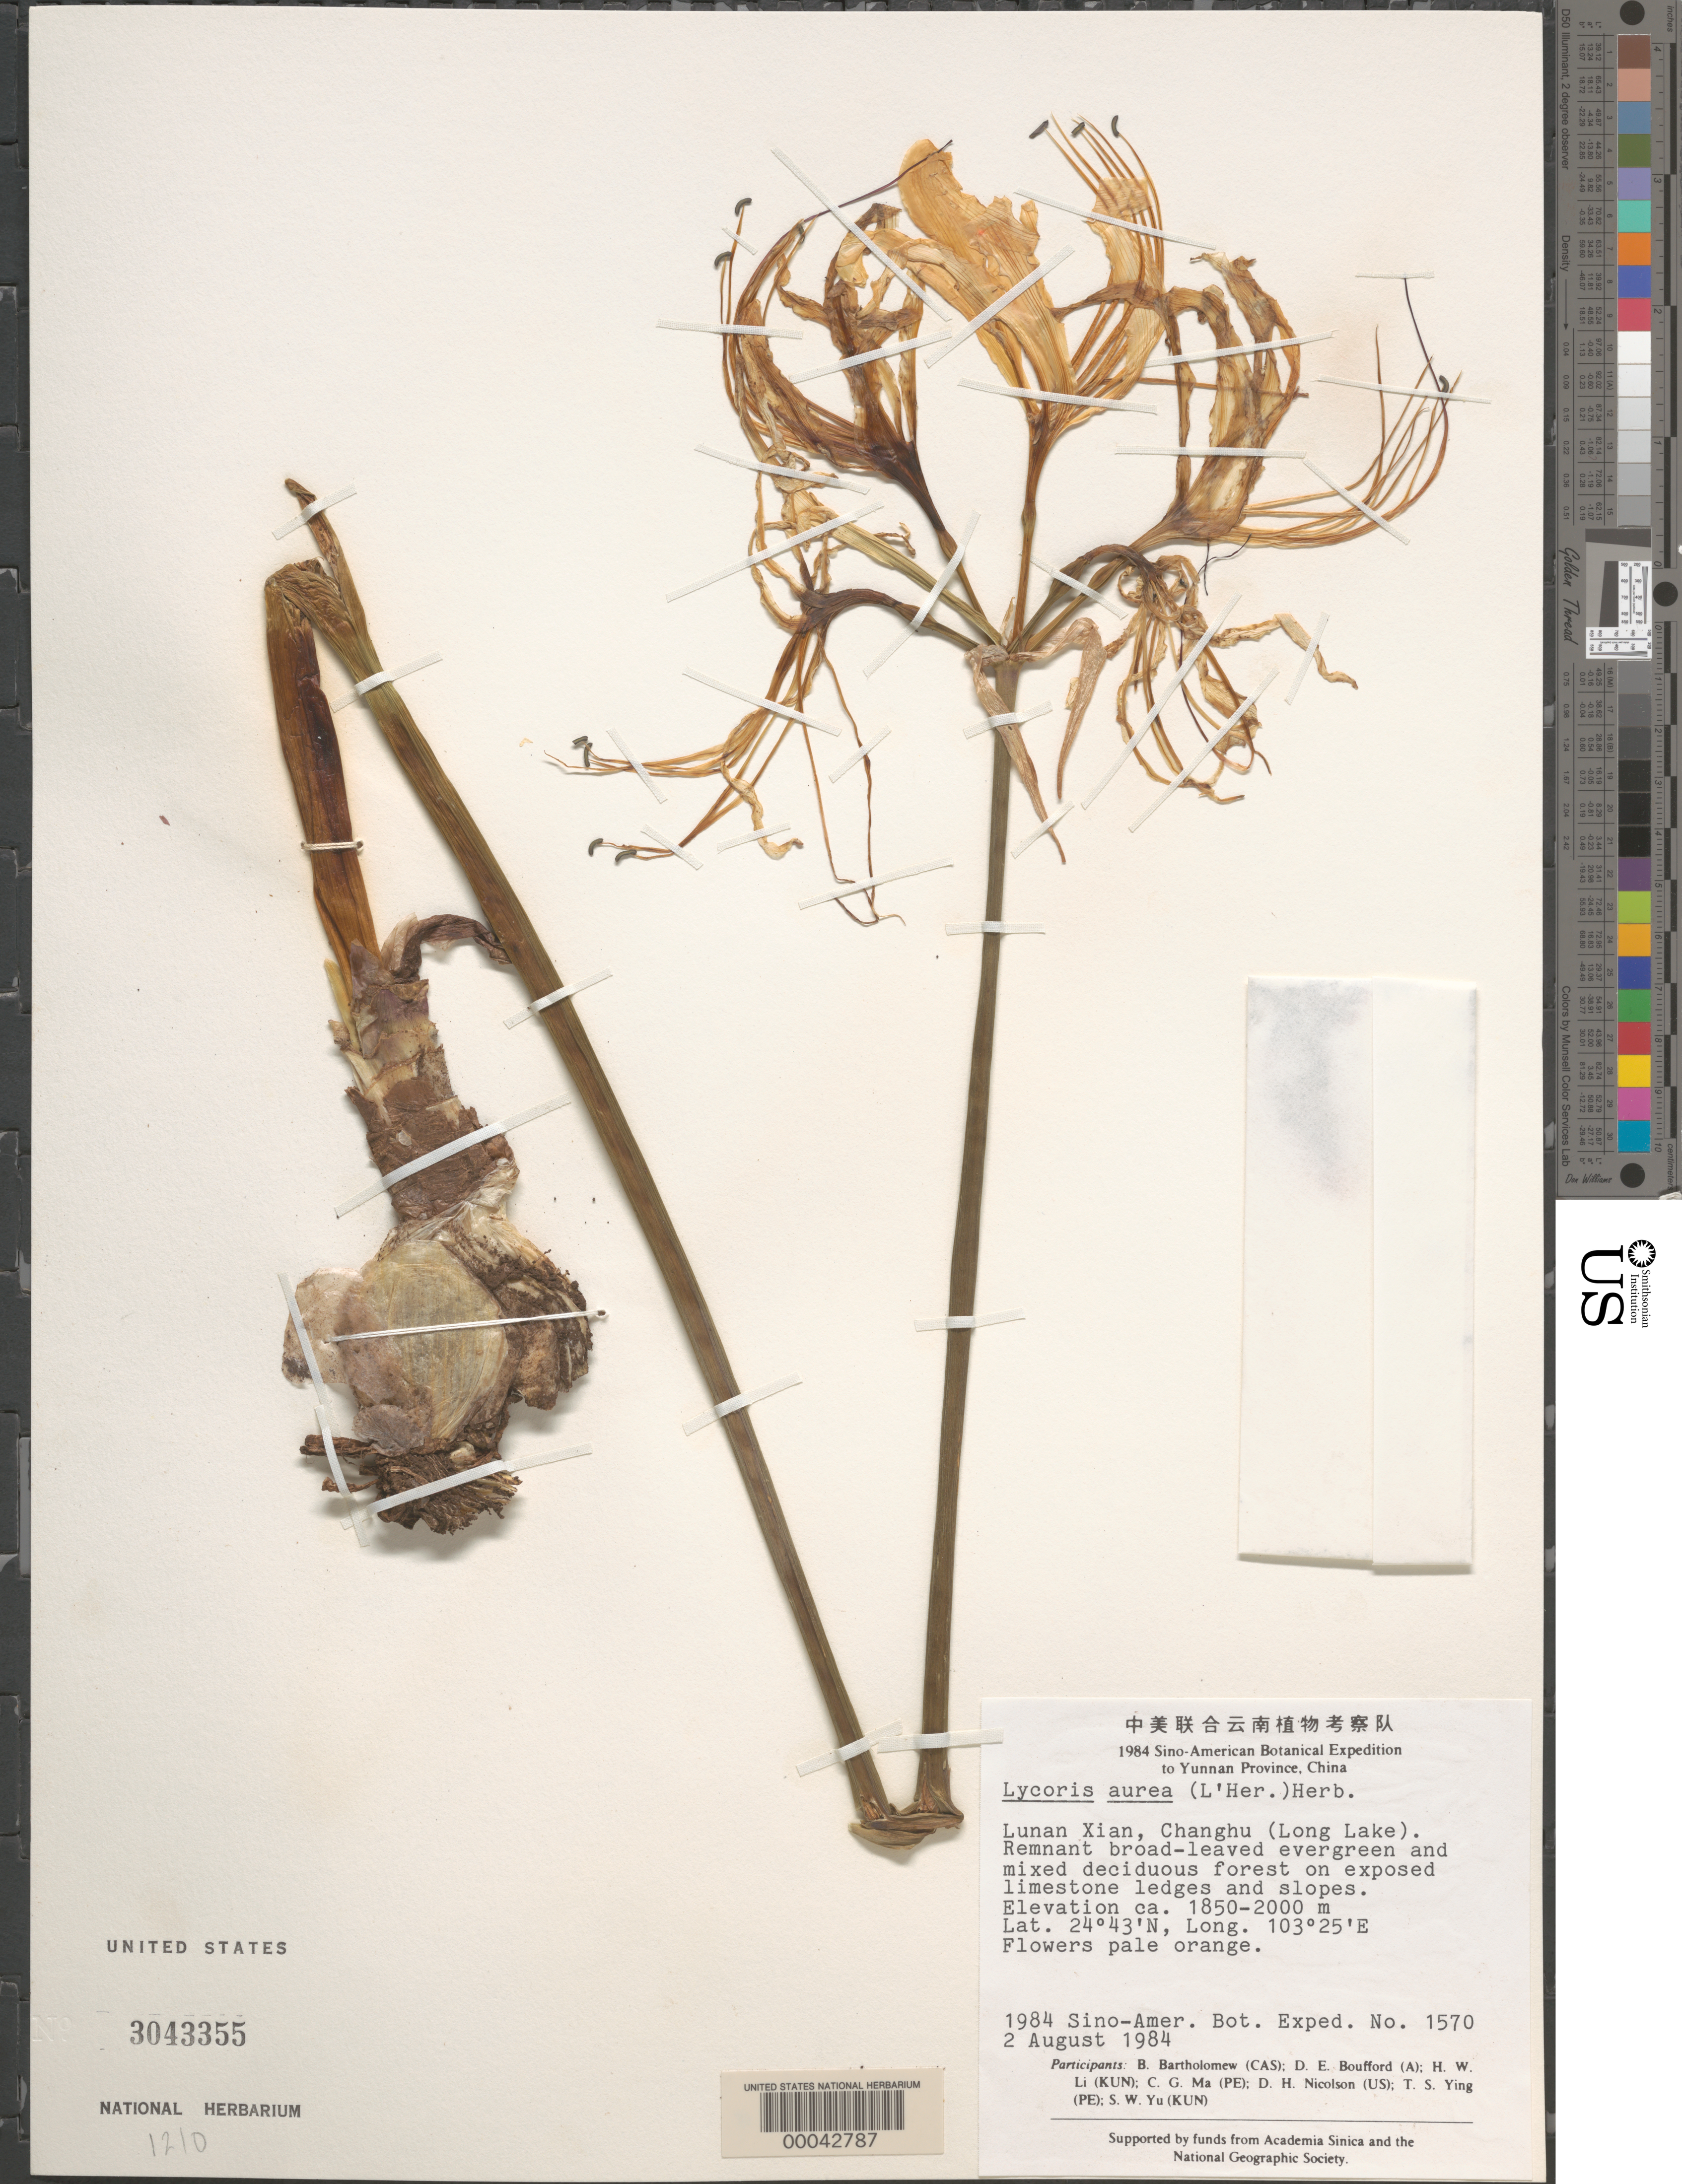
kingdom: Plantae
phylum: Tracheophyta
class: Liliopsida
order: Asparagales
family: Amaryllidaceae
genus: Lycoris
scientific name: Lycoris aurea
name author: Herb.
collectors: B. M. Bartholomew, D. E. Boufford, H. W. Li, C. Ma, D. H. Nicolson, T. Ying & S. Yu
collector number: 1570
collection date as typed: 02 Aug 1984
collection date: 1984-08-02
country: China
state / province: Yunnan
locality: Lunan Xian, Changhu (Long Lake)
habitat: Forest on exposed limestone ledges and slopes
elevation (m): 1850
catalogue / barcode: US 3043355